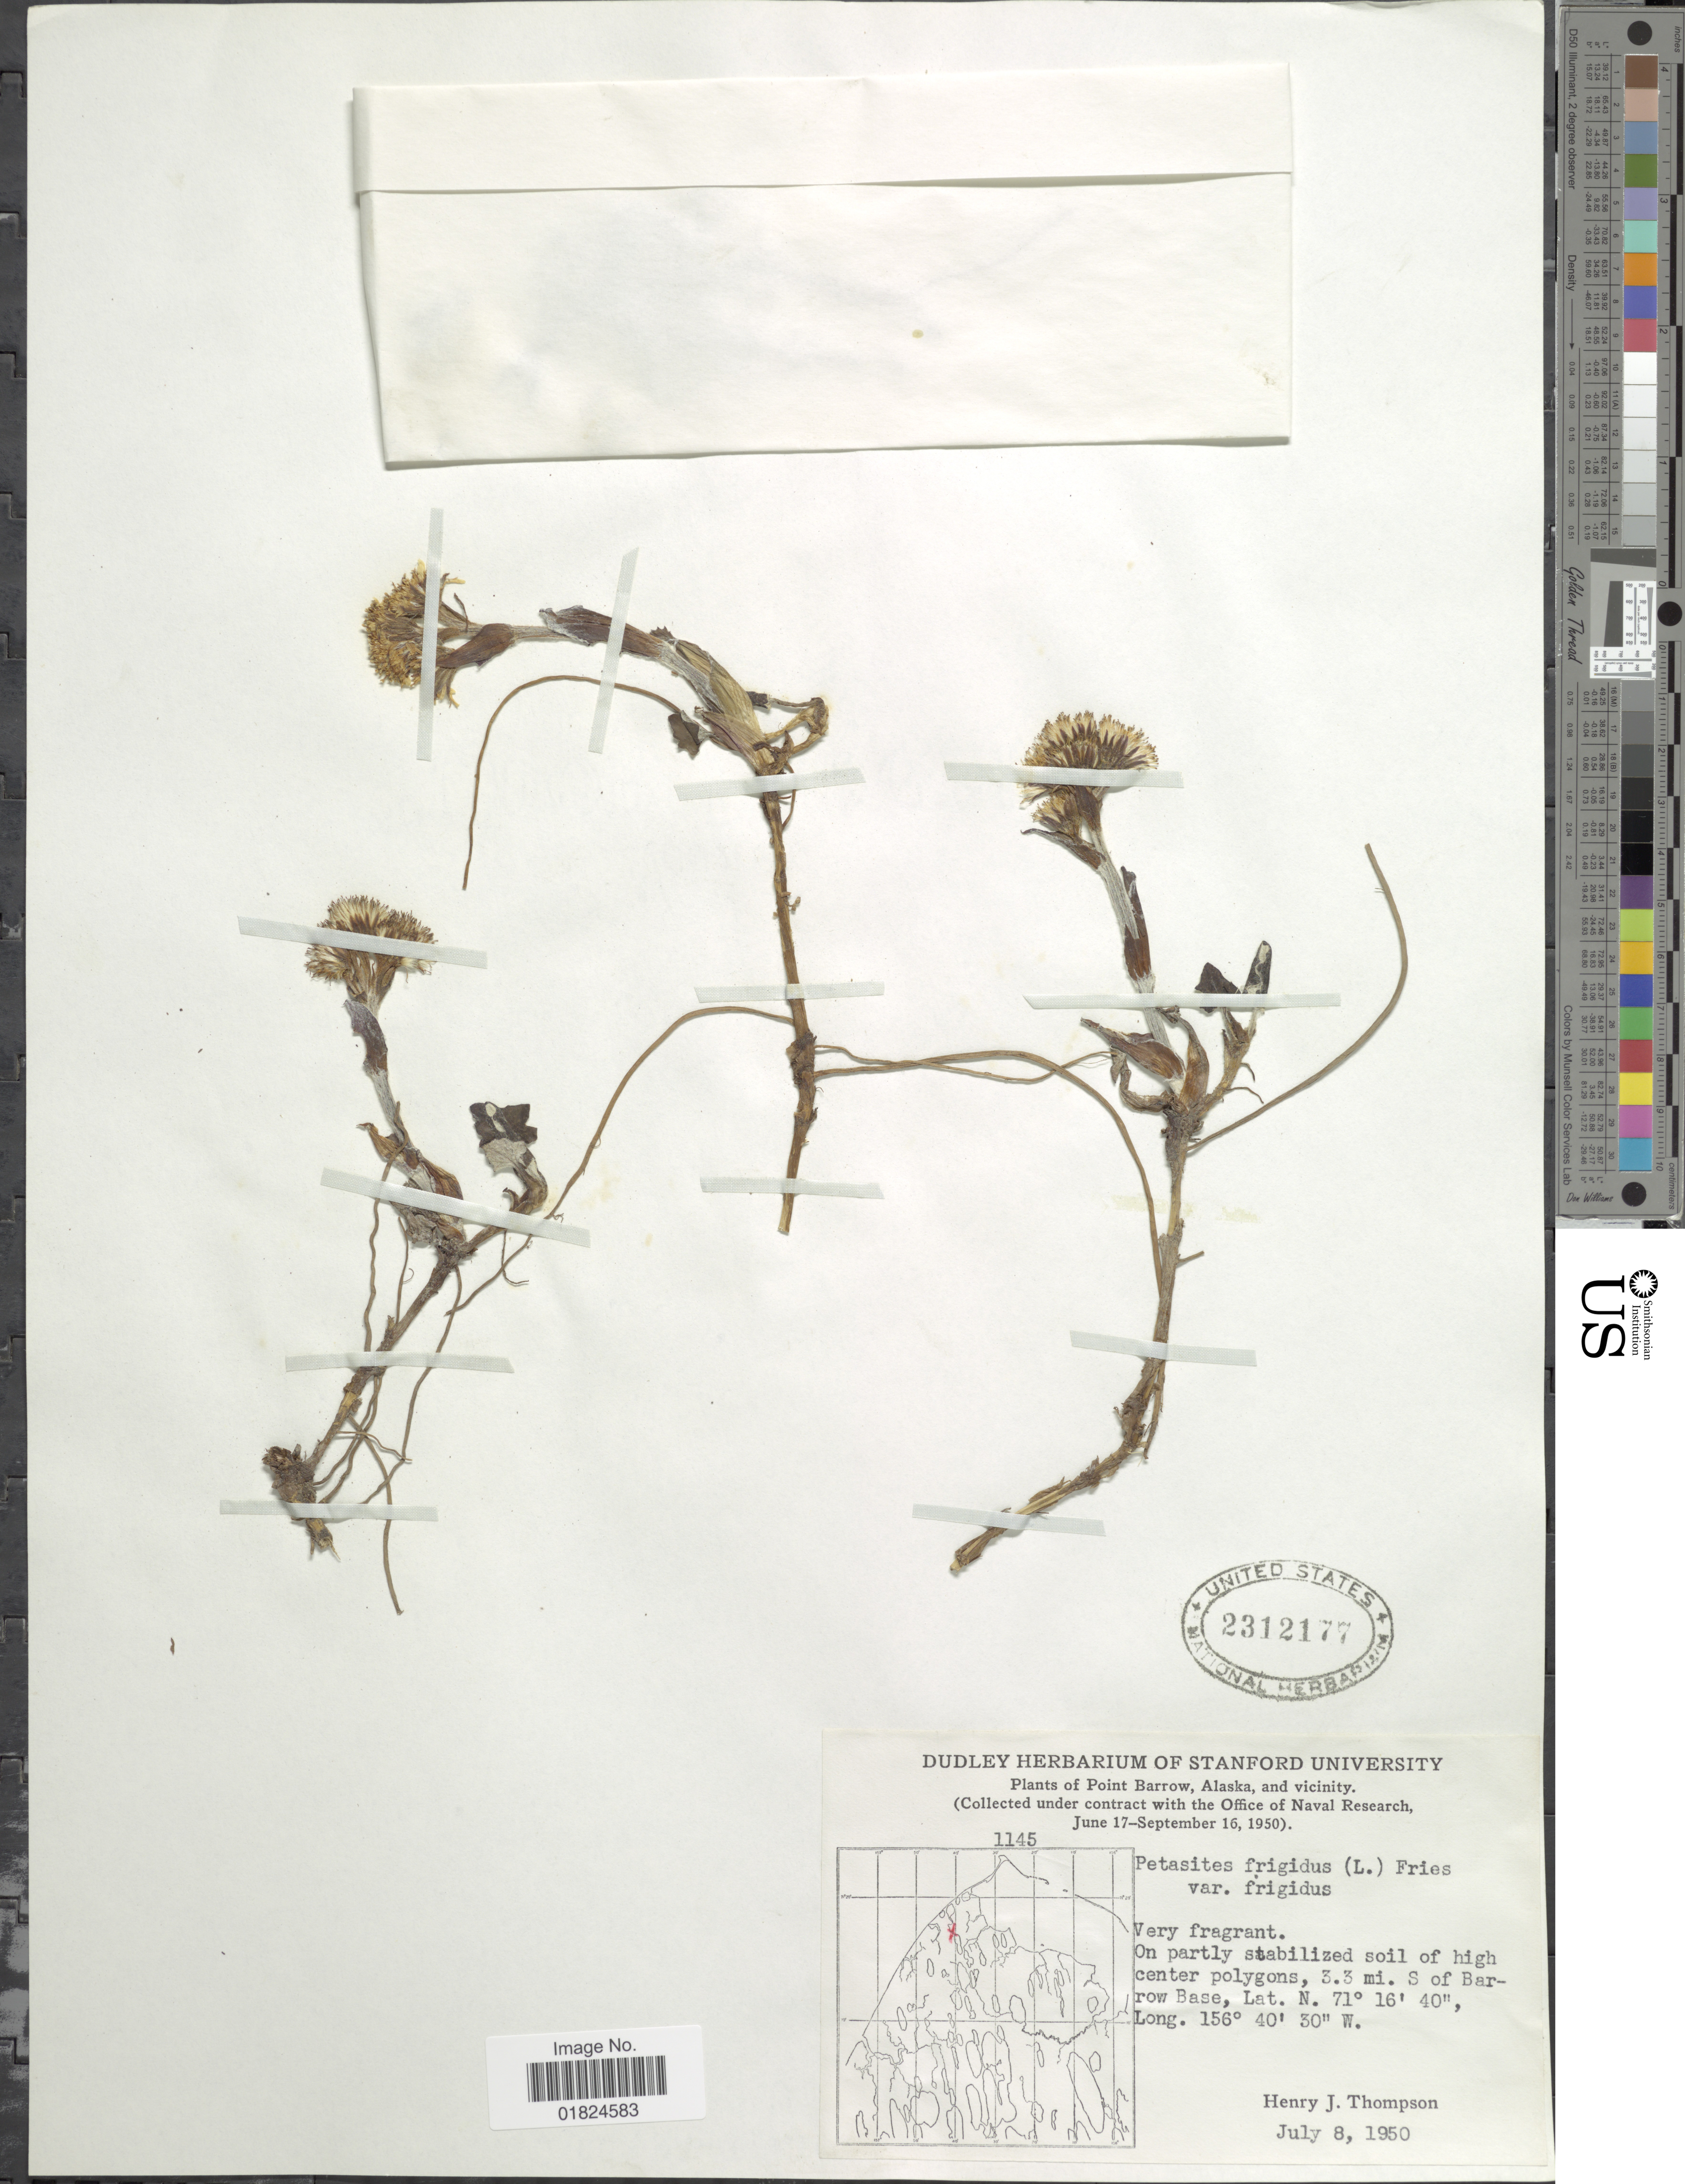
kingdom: Plantae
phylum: Tracheophyta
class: Magnoliopsida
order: Asterales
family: Asteraceae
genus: Petasites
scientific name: Petasites frigidus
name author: (L.) Fr.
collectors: H. J. Thompson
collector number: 1145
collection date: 1950-07-08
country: United States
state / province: Alaska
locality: Point Barrow and vicinity. 3.3 mi. S of Barrow Base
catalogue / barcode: US 2312177